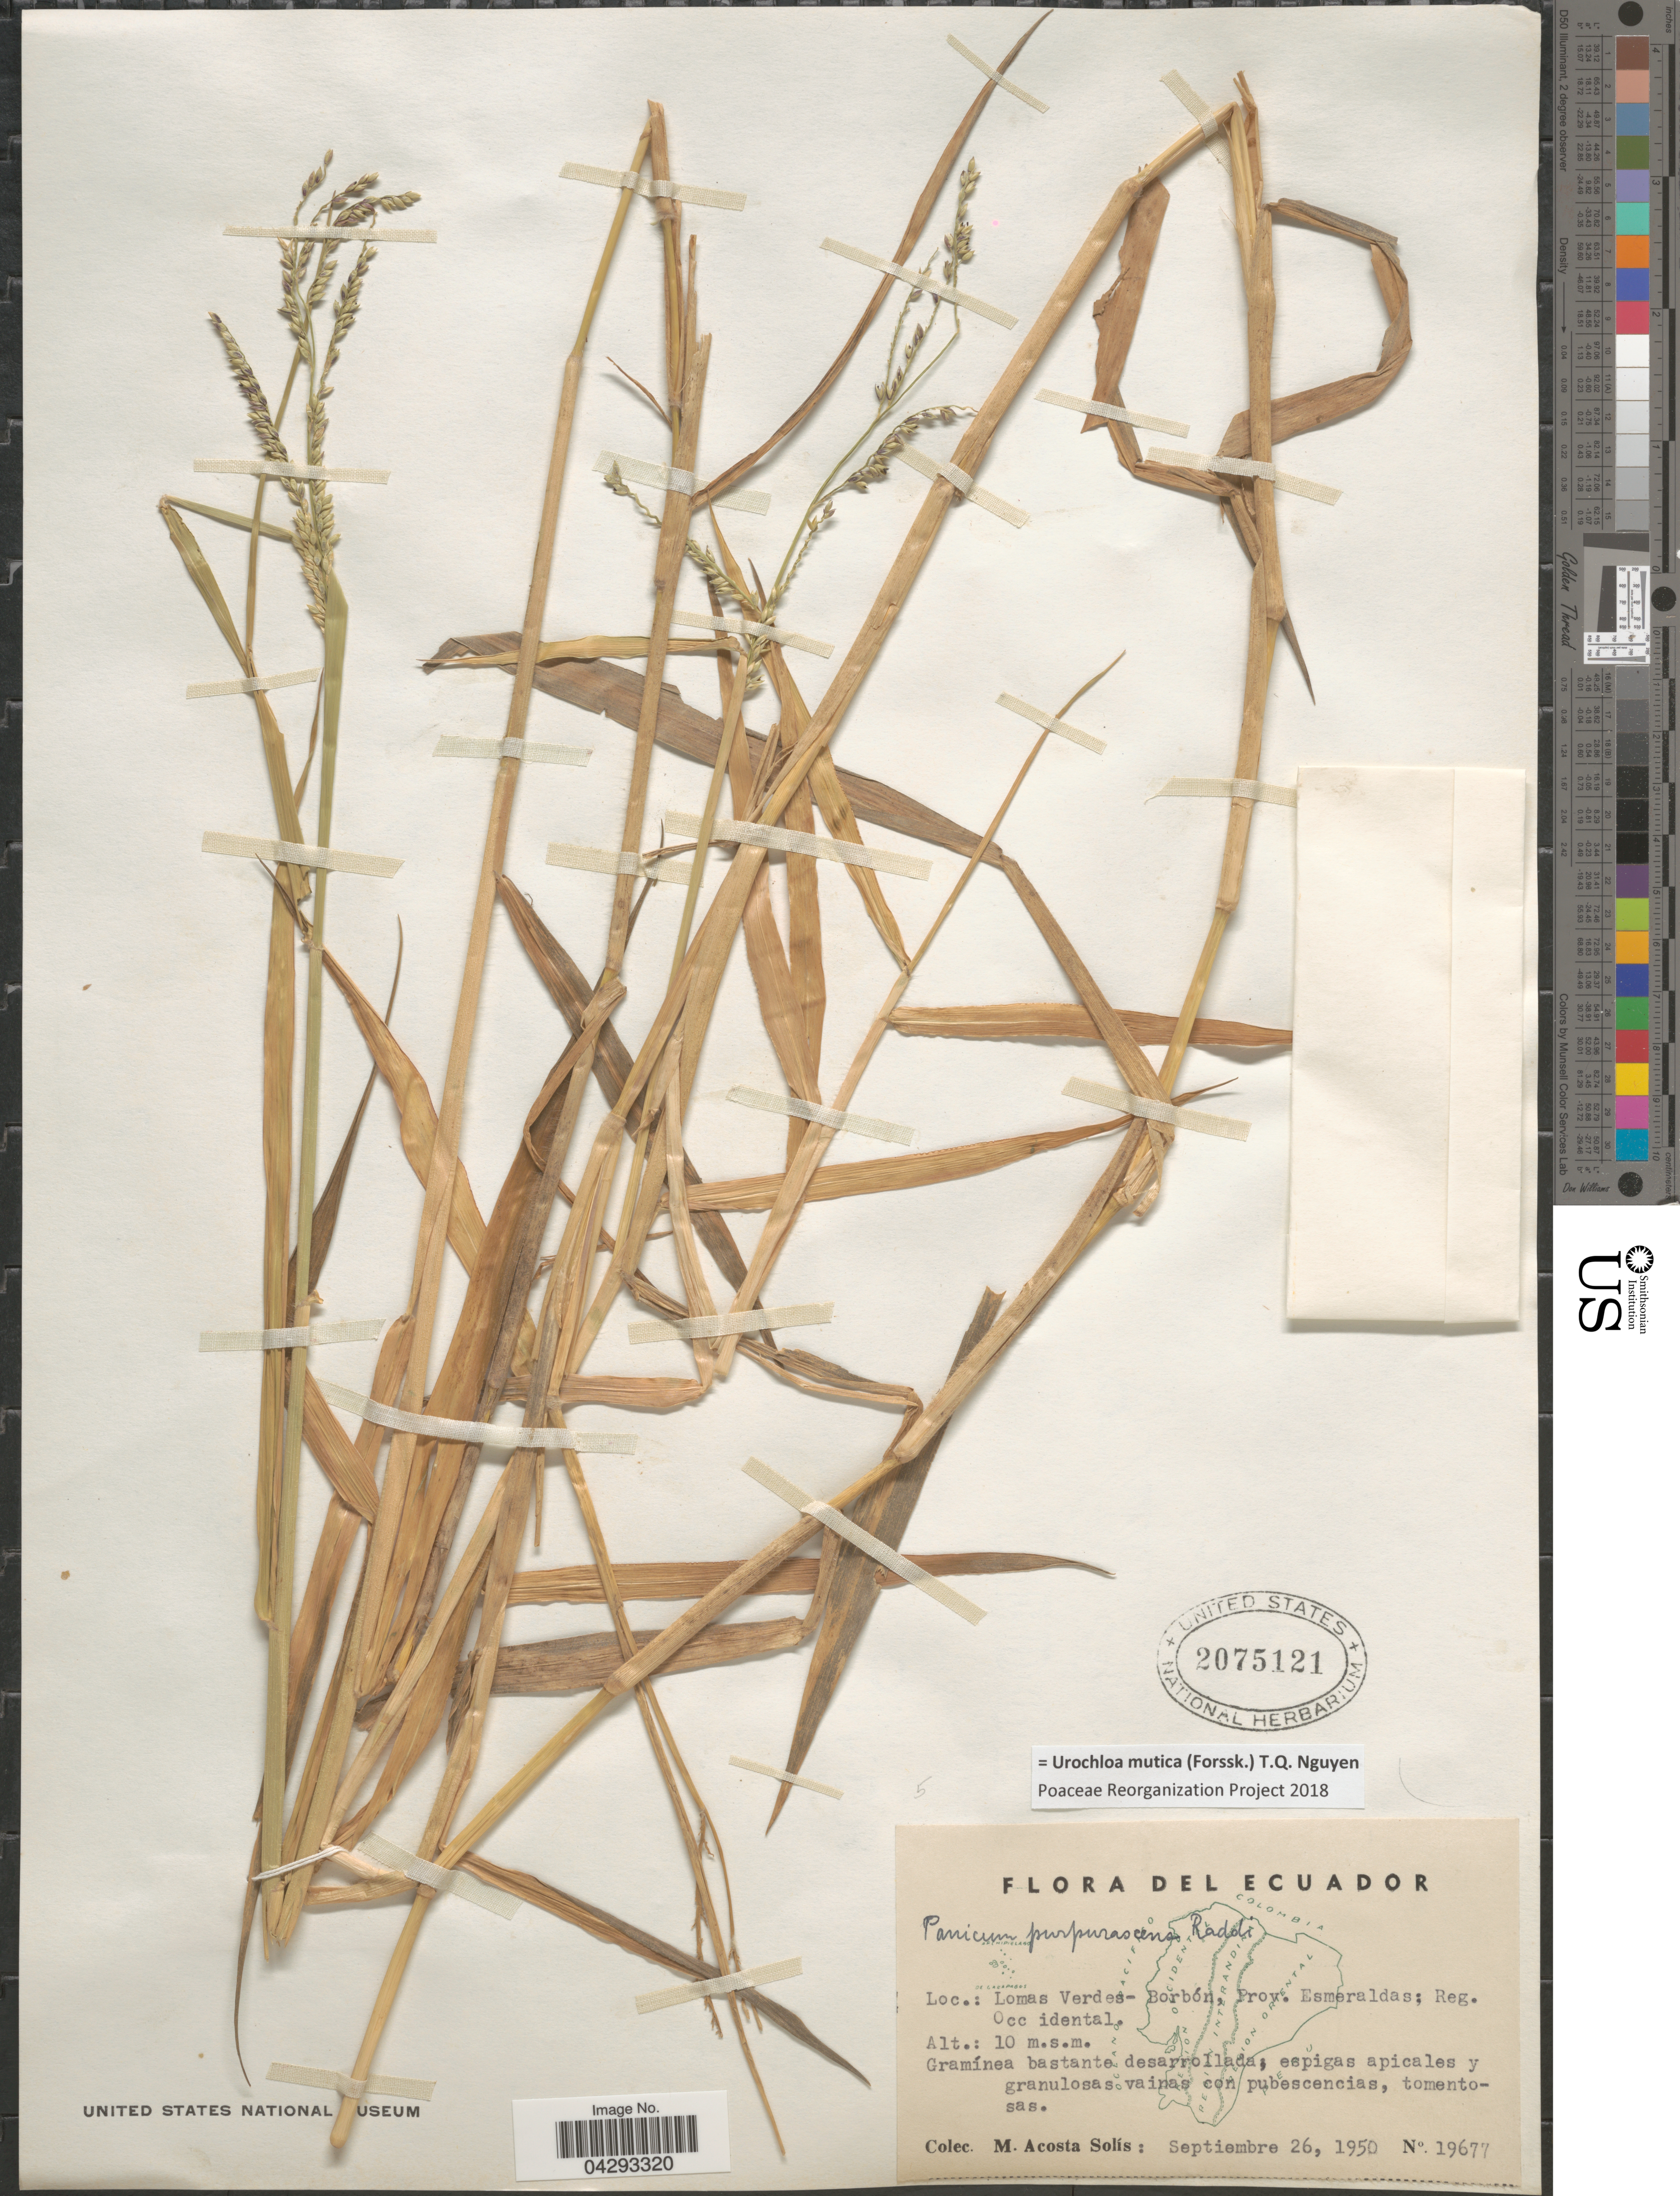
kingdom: Plantae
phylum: Tracheophyta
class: Liliopsida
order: Poales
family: Poaceae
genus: Urochloa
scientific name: Urochloa mutica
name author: (Forssk.) T.Q. Nguyen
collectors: M. Acosta Solis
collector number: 19677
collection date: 1950-09-26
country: Ecuador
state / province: Esmeraldas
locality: Lomas Verdes-Borbón; Reg, Occidental.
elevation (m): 10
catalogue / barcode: US 2075121